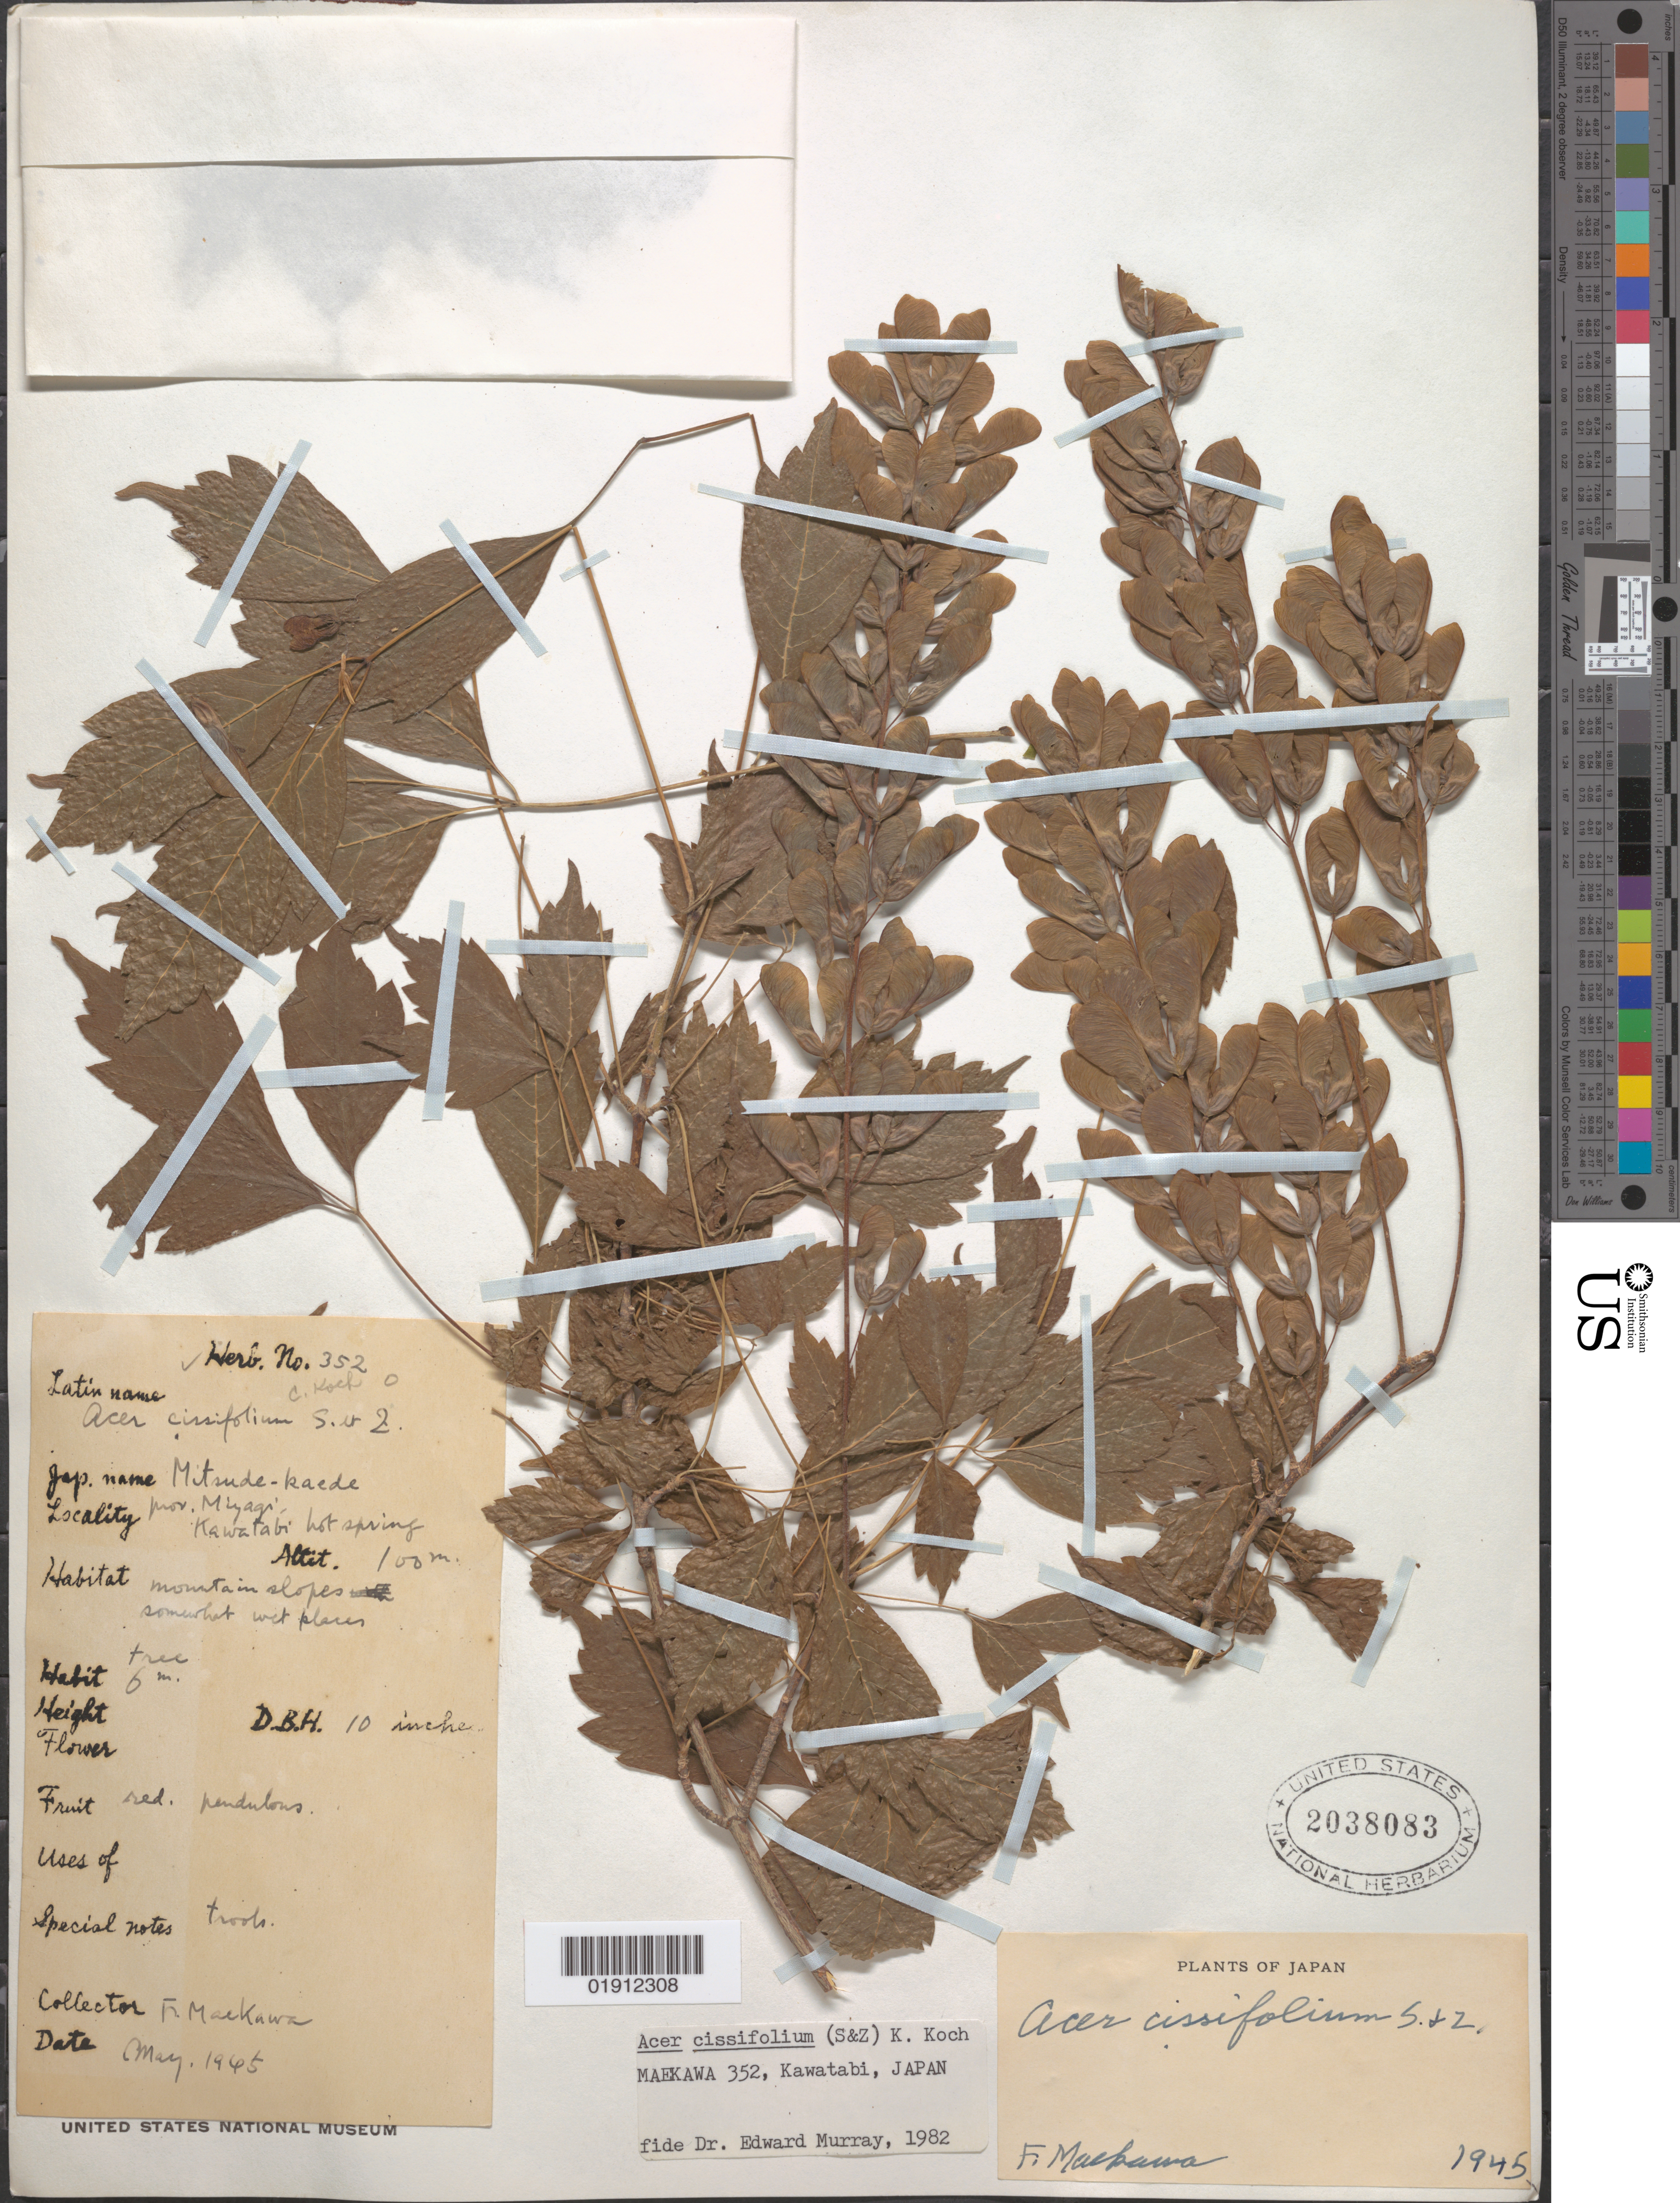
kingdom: Plantae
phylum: Tracheophyta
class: Magnoliopsida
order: Sapindales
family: Sapindaceae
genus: Acer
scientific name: Acer cissifolium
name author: (Siebold & Zucc.) K. Koch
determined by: Murray, Edward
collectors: F. Maekawa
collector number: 352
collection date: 1945-05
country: Japan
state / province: Miyagi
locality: Kawatabi hot spring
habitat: Mountain slopes, somewhat wet places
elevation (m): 100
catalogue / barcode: US 2038083